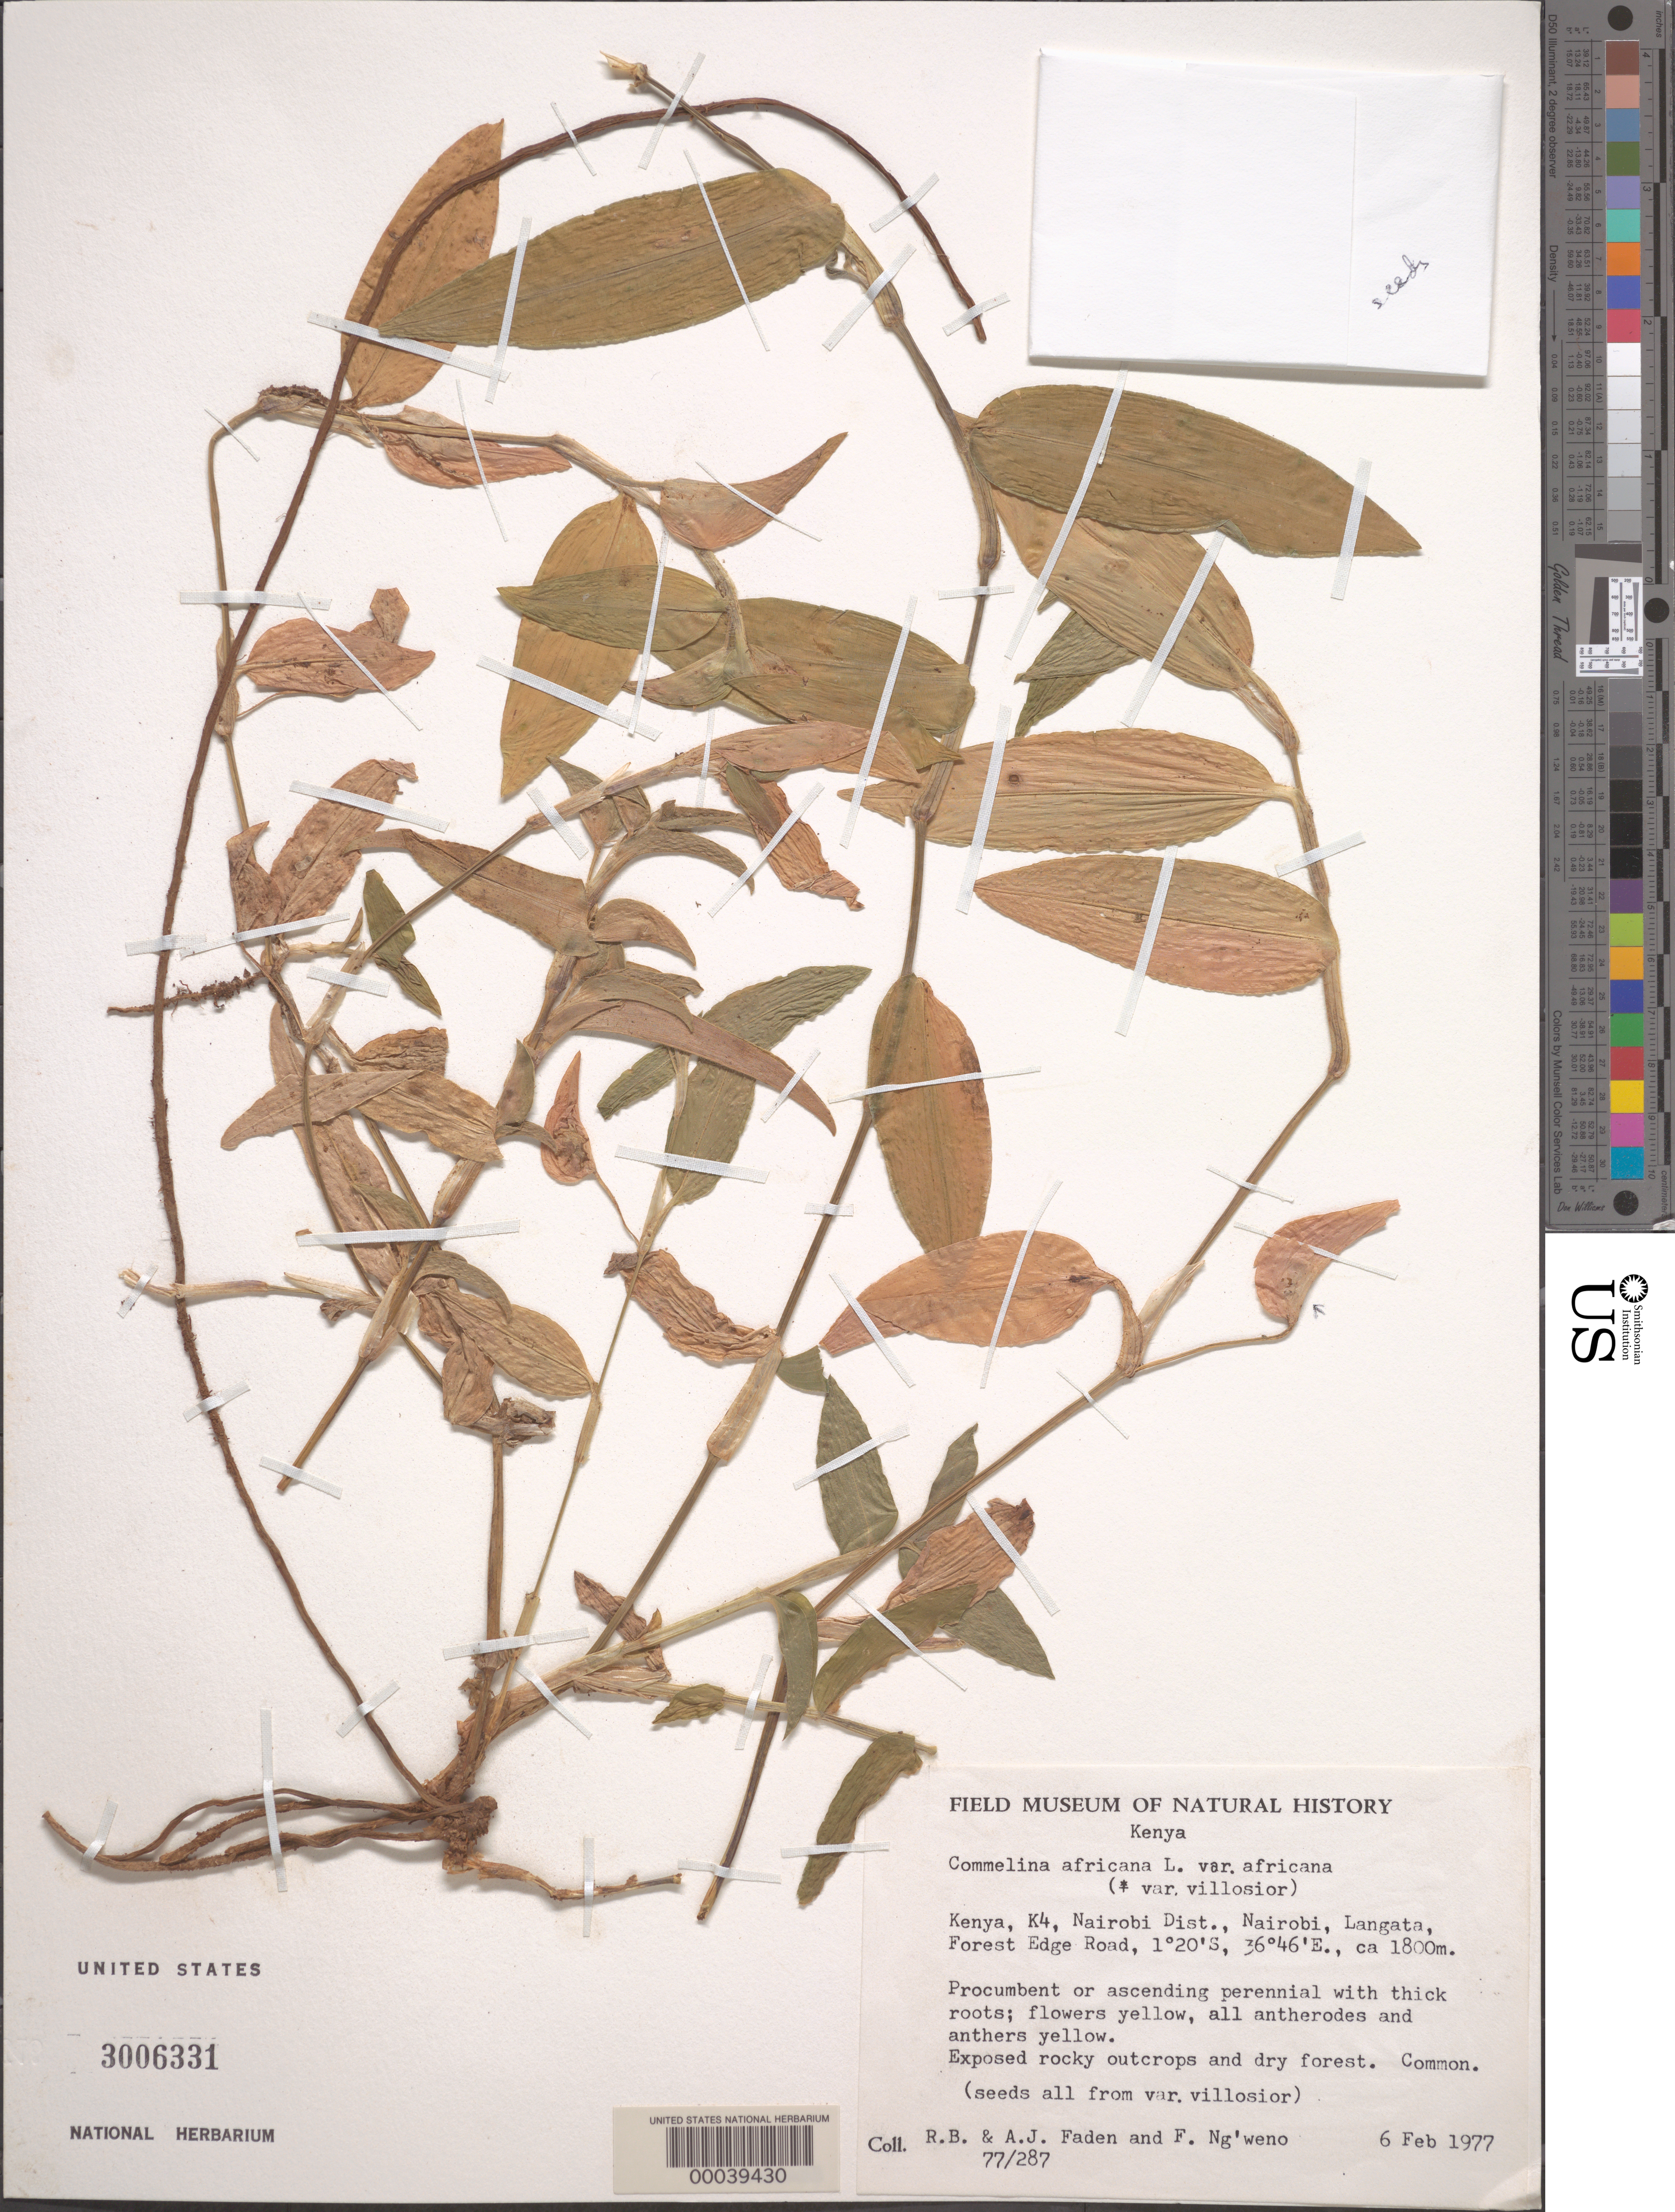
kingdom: Plantae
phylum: Tracheophyta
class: Liliopsida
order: Commelinales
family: Commelinaceae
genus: Commelina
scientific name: Commelina africana var. africana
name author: L.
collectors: R. B. Faden & A. J. Faden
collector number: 77/287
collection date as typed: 06 Feb 1977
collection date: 1977-02-06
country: Kenya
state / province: Nairobi Area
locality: Nairobi langata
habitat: Exposed rocky outcrops, dry forest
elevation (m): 1800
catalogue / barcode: US 3006331